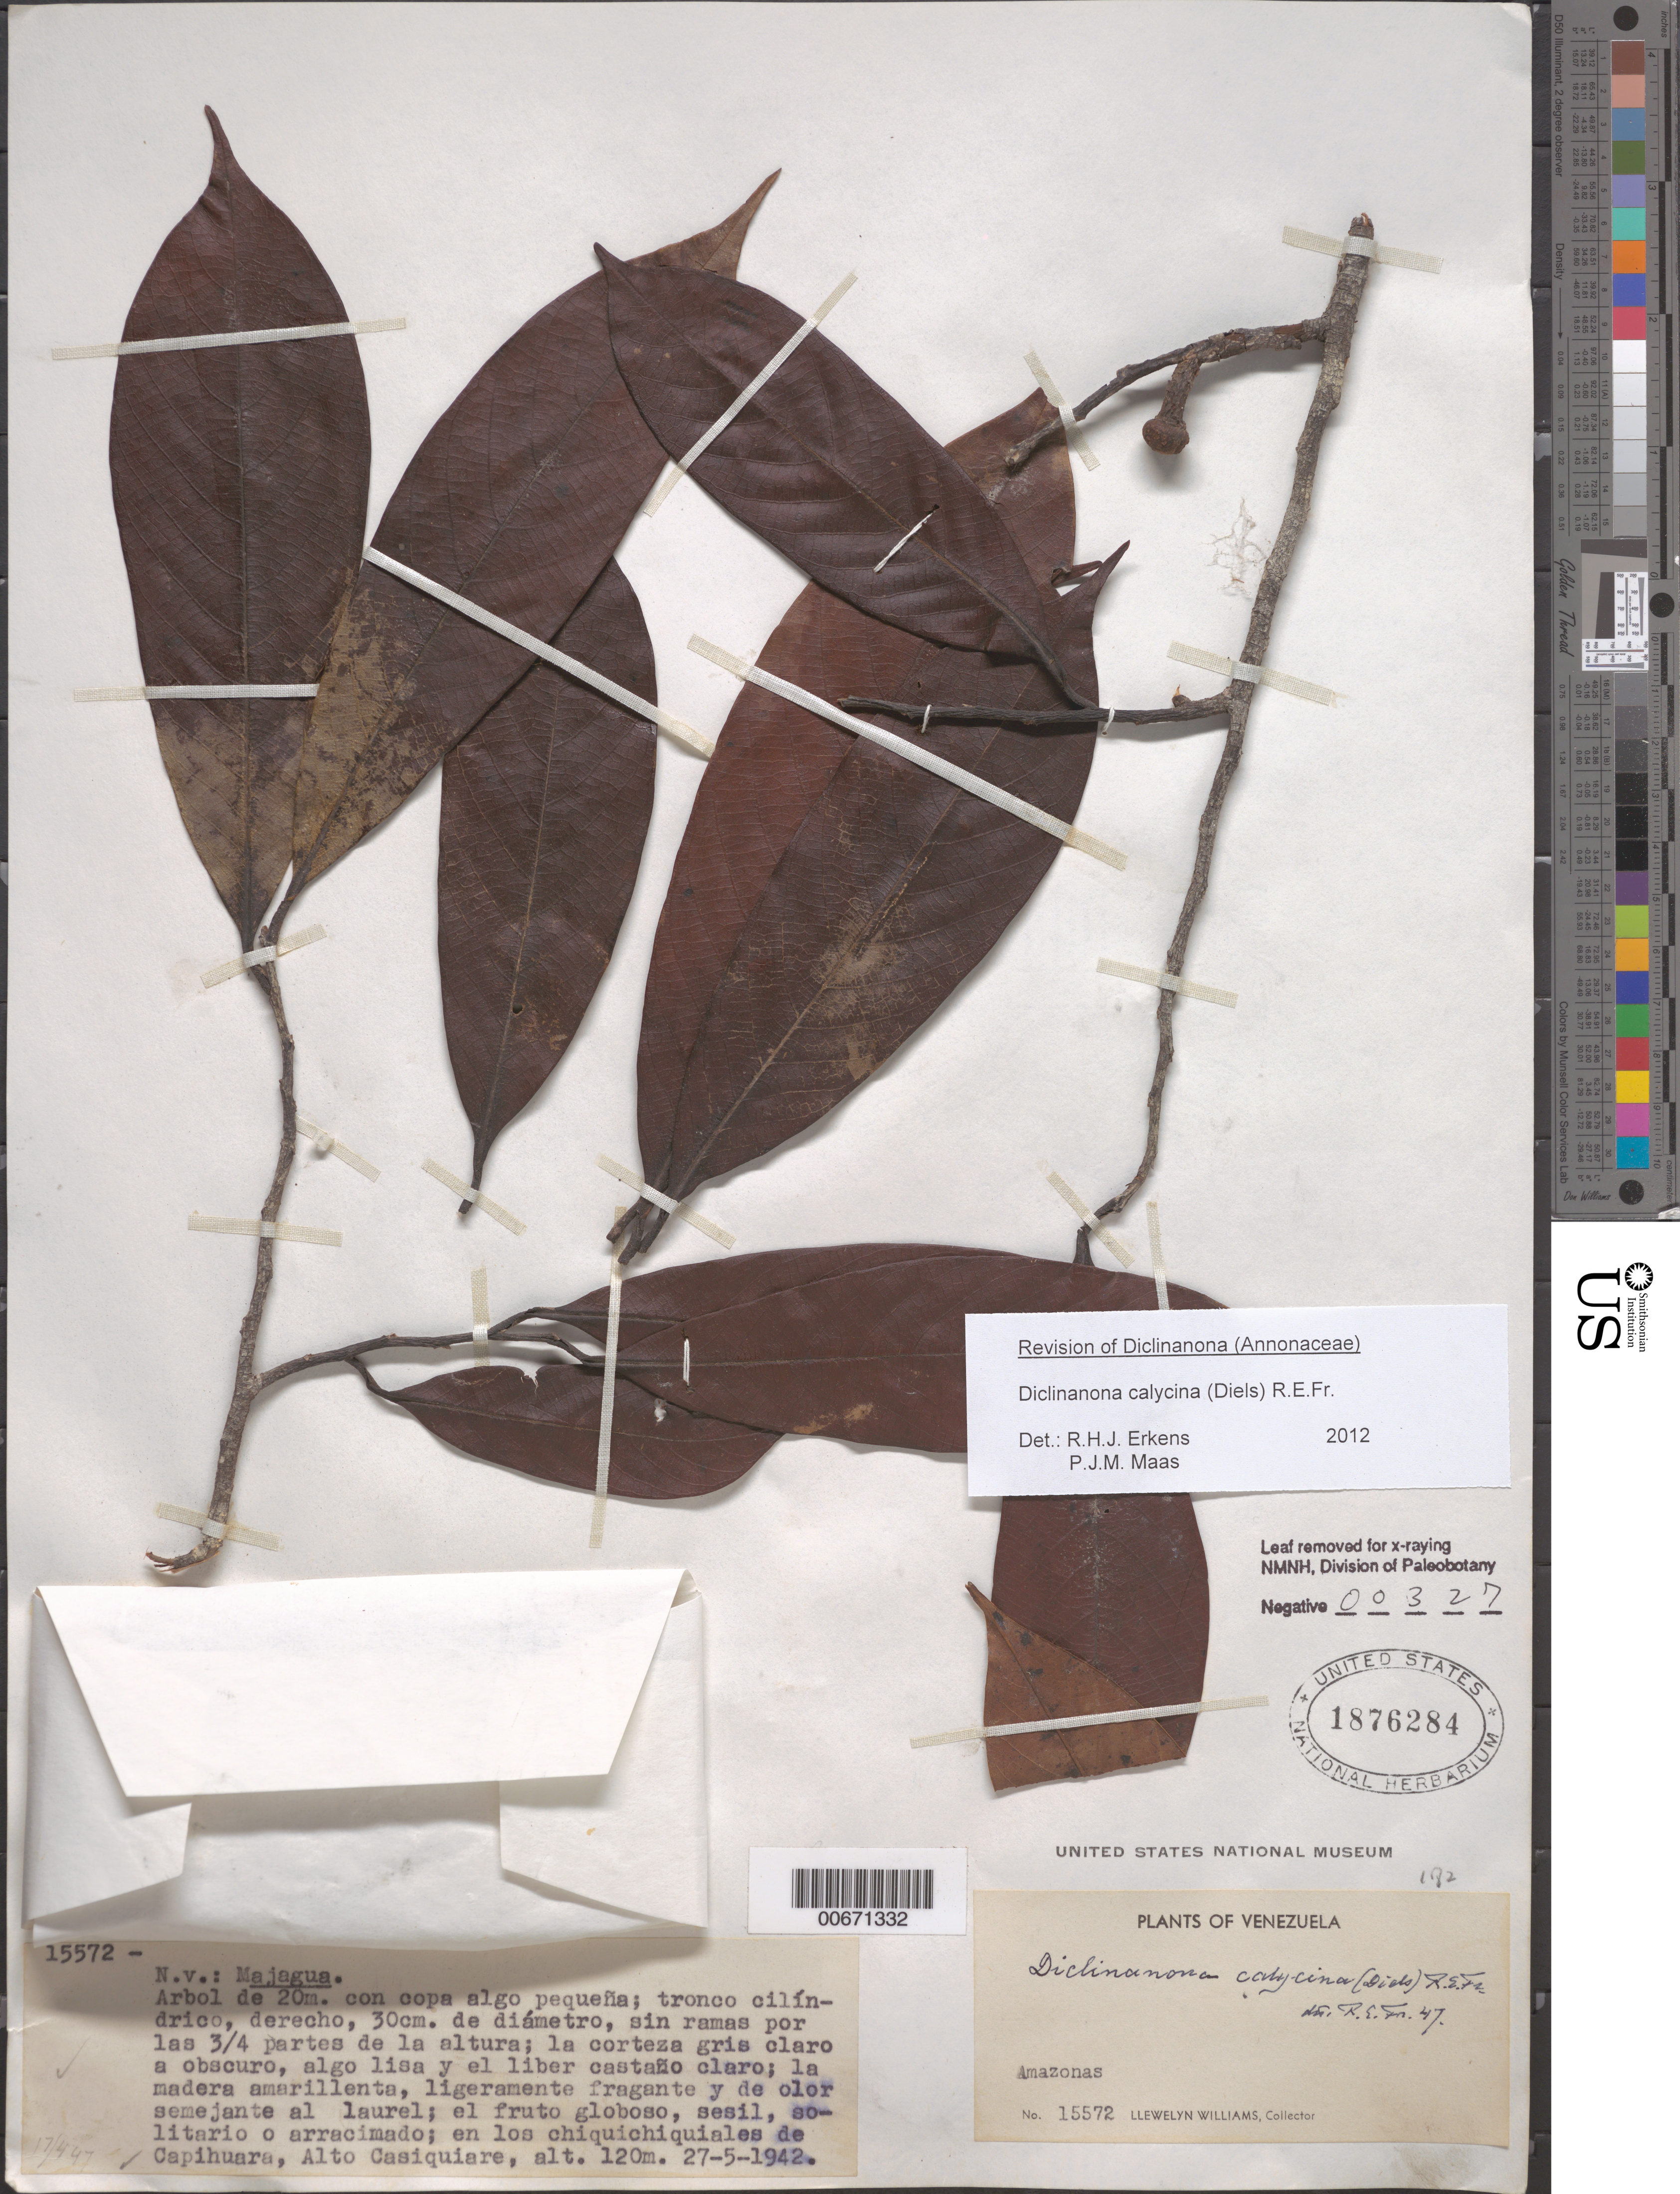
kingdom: Plantae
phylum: Tracheophyta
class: Magnoliopsida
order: Magnoliales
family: Annonaceae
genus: Diclinanona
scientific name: Diclinanona calycina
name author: (Diels) R.E. Fr.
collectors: Ll. Williams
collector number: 15572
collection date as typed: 27-May-42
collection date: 1942-05-27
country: Venezuela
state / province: Amazonas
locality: Capihuara, Alto Casiquiare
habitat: En los chiquichiquiales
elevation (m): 120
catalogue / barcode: US 1876284